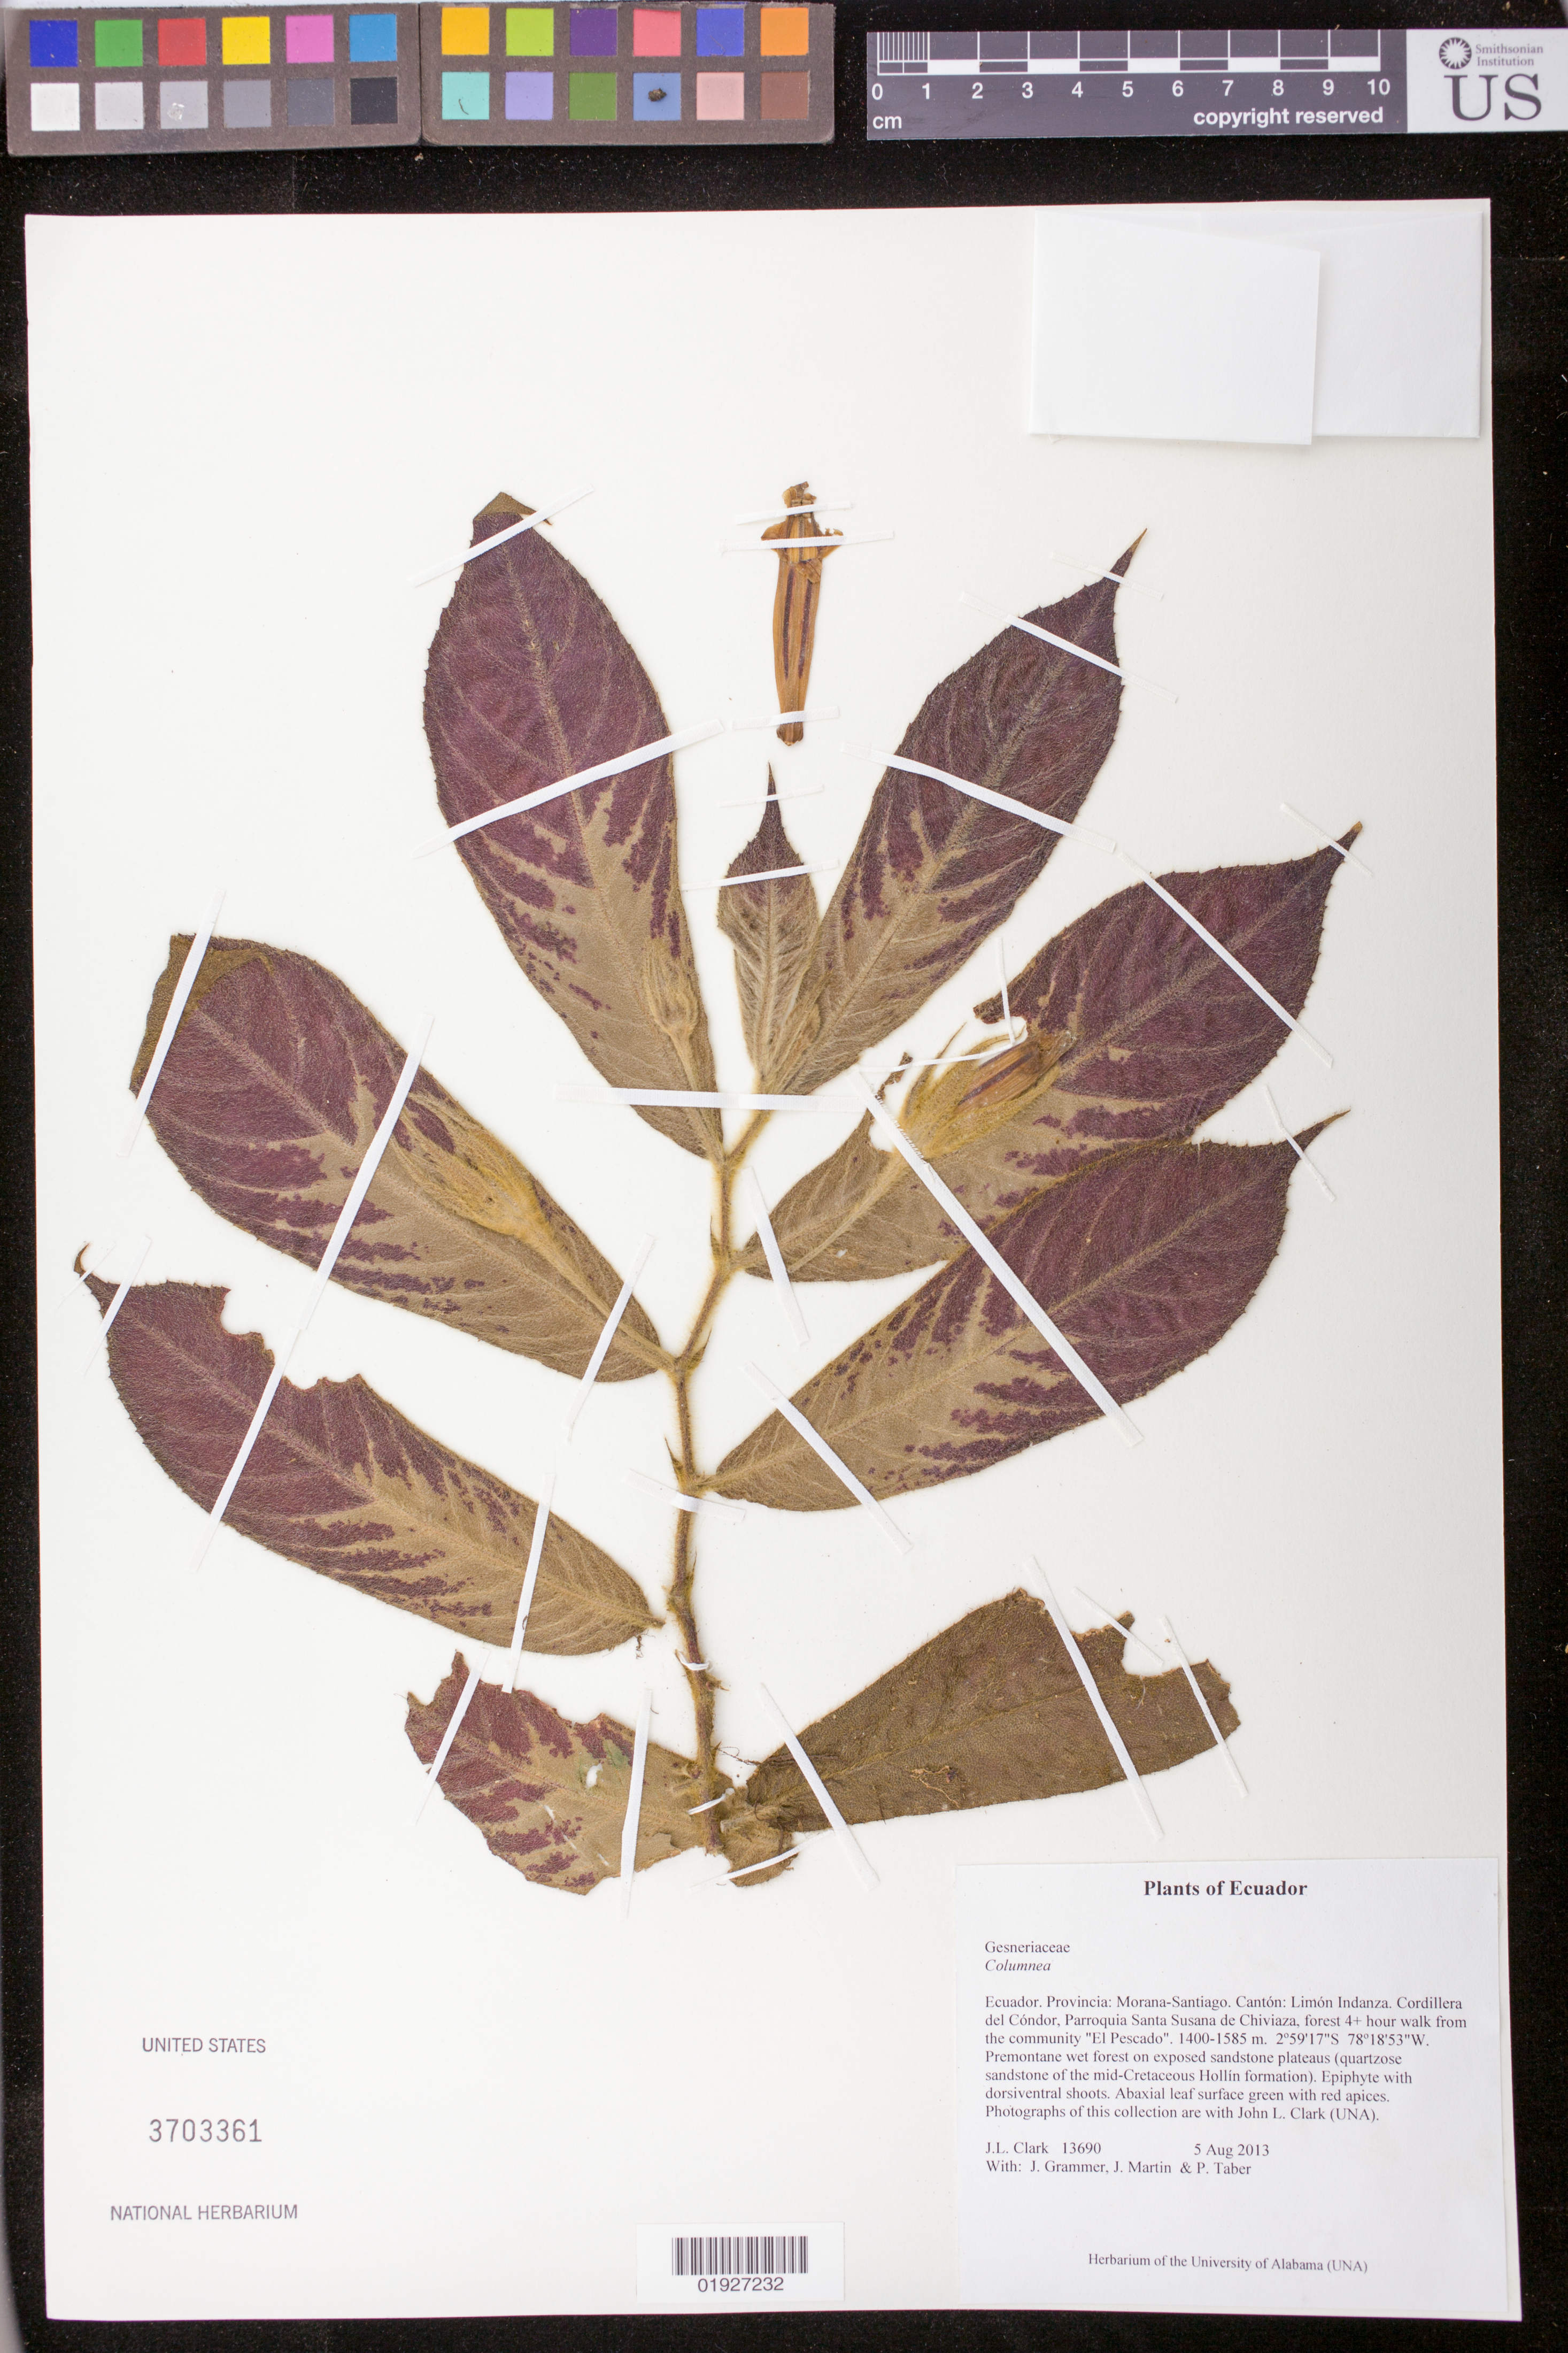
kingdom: Plantae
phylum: Tracheophyta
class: Magnoliopsida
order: Lamiales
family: Gesneriaceae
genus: Columnea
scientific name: Columnea sp.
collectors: J. L. Clark, J. Grammer, J. Martin & P. Taber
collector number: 13690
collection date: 2013-08-05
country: Ecuador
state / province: Morona-Santiago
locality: Canton: Limon Indanza. Cordillera del Condor, Parroquia Santa Susana de Chiviaza, forest 4+ hours walk from the community "El Pescado".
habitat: Premontane wet forest on exposed sandstone plateaus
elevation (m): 1400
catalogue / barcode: US 3703361